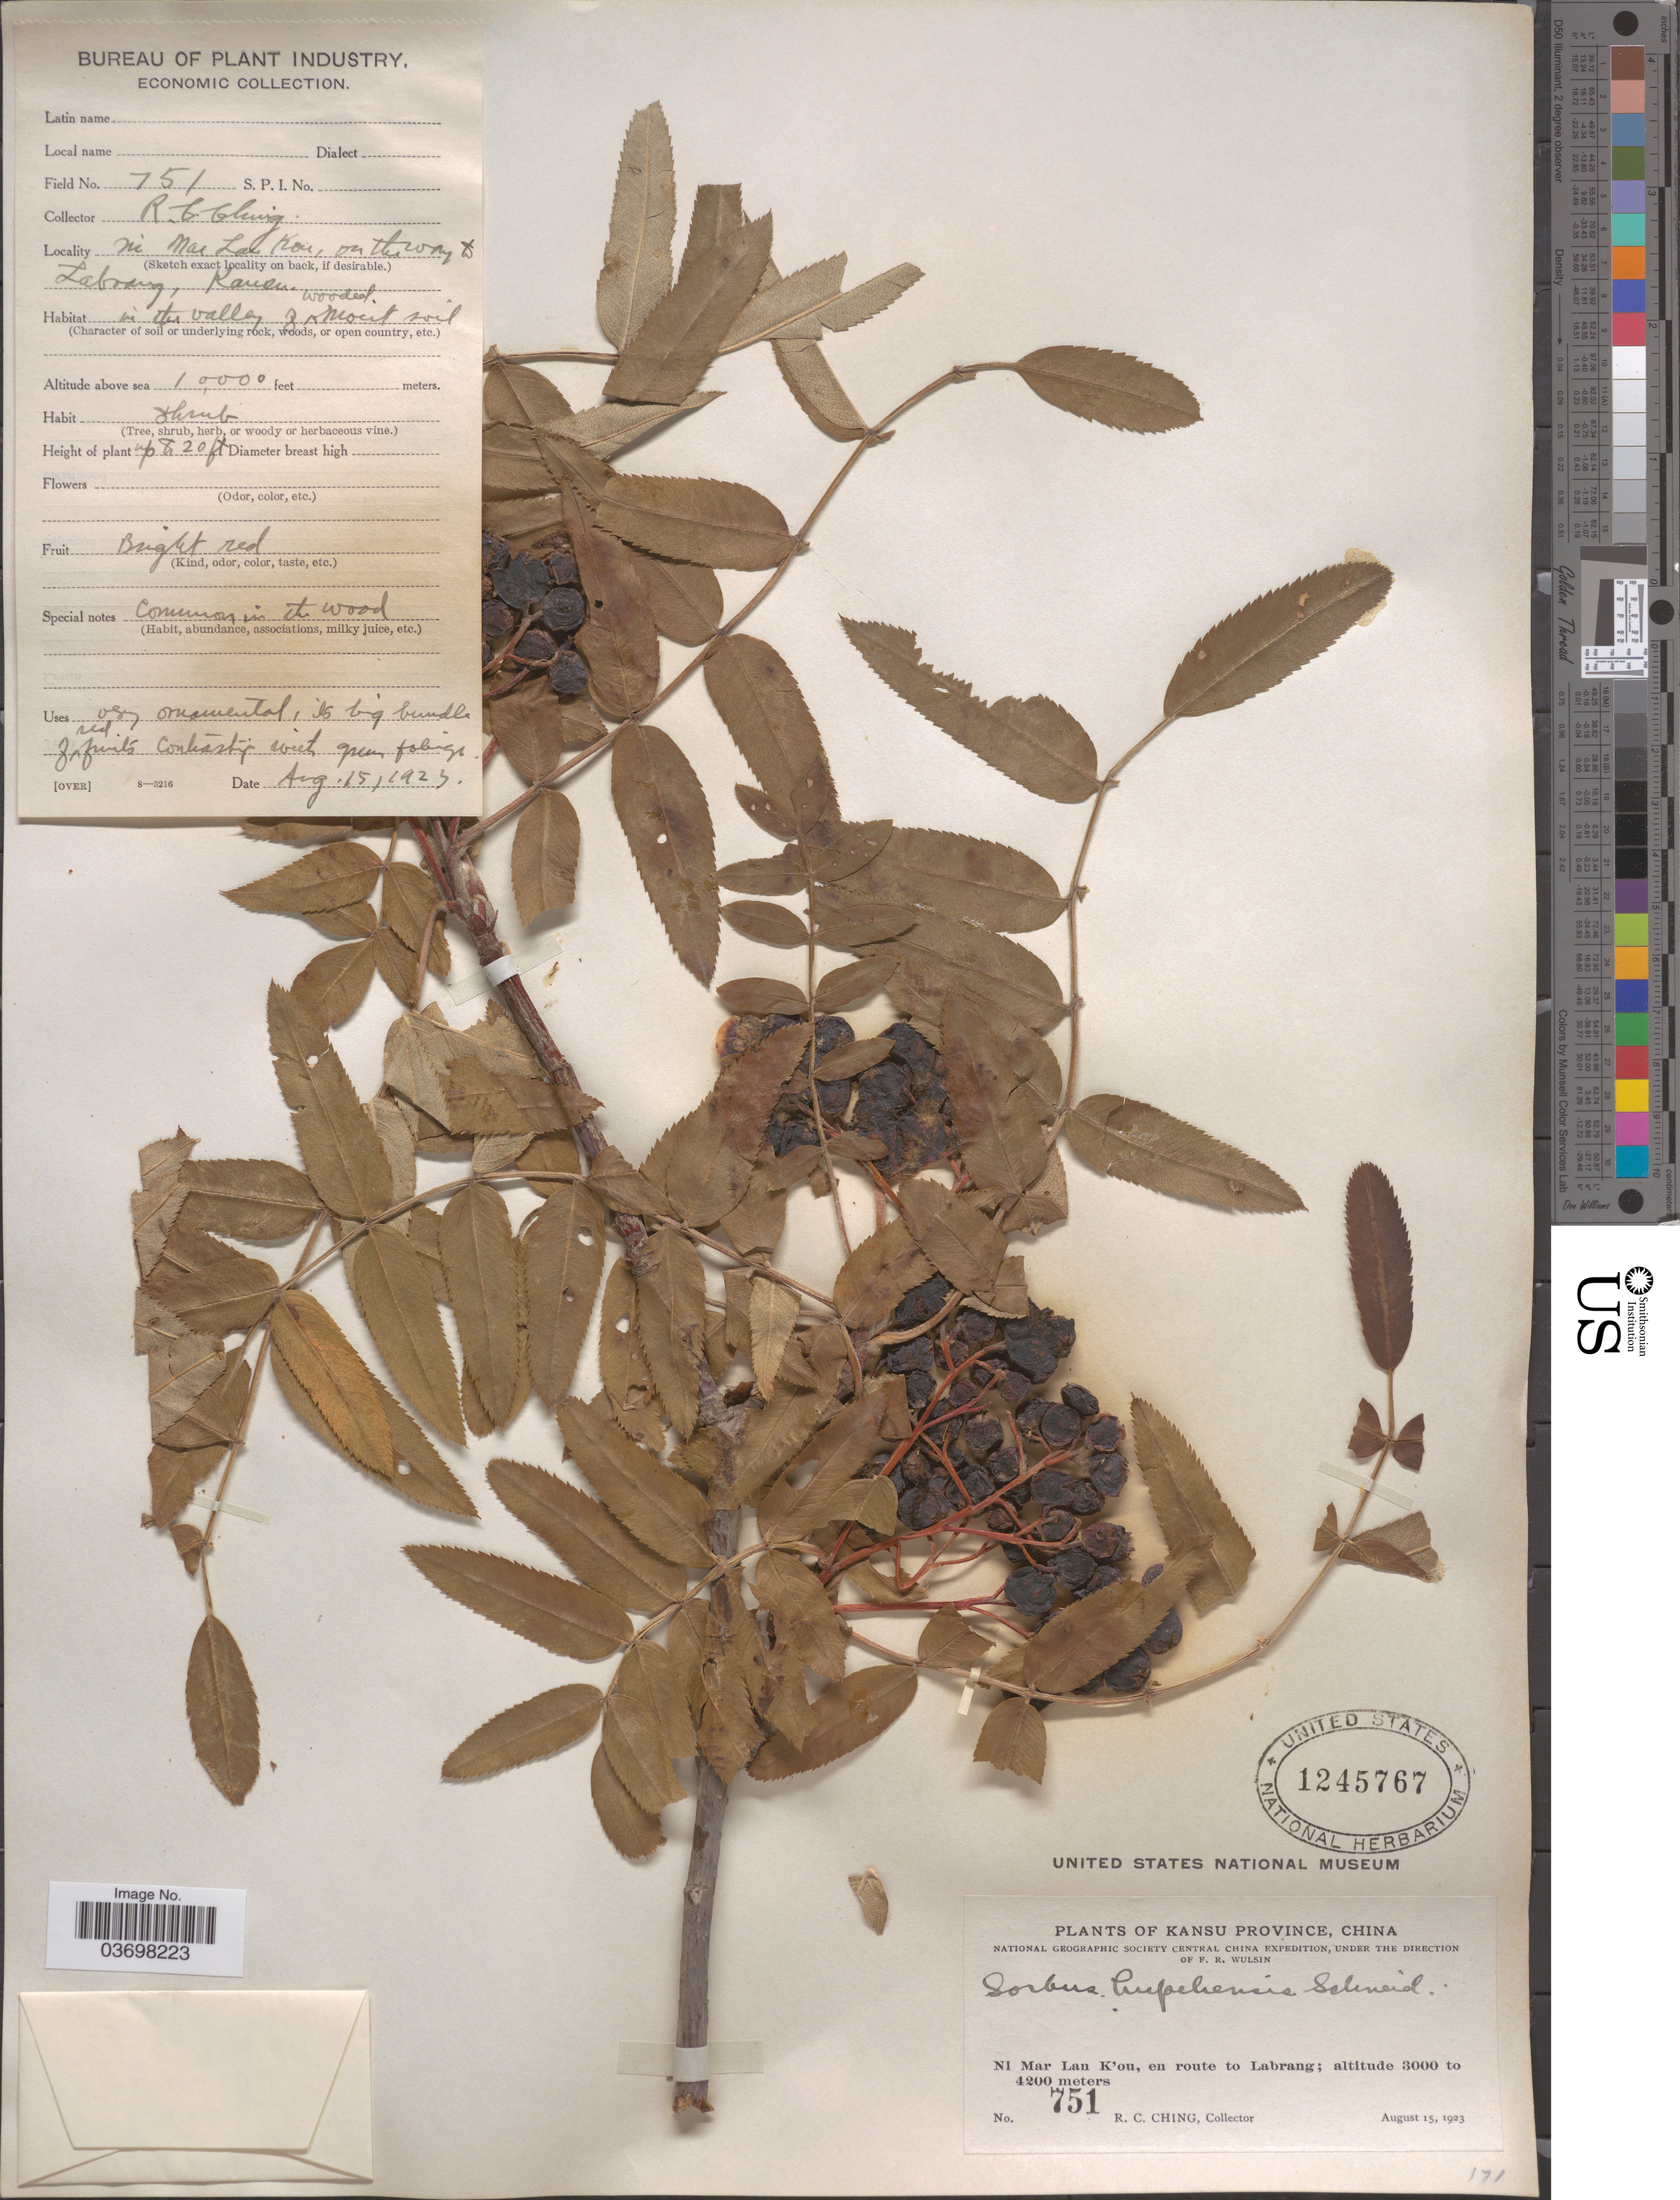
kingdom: Plantae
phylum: Tracheophyta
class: Magnoliopsida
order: Rosales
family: Rosaceae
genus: Sorbus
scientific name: Sorbus discolor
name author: hort.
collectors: R. C. Ching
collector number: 751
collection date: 1923-08-15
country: China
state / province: Gansu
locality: Kansu Province. Ni Mar Lan K'ou, en route to Labrang.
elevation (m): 3048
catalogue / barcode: US 1245767